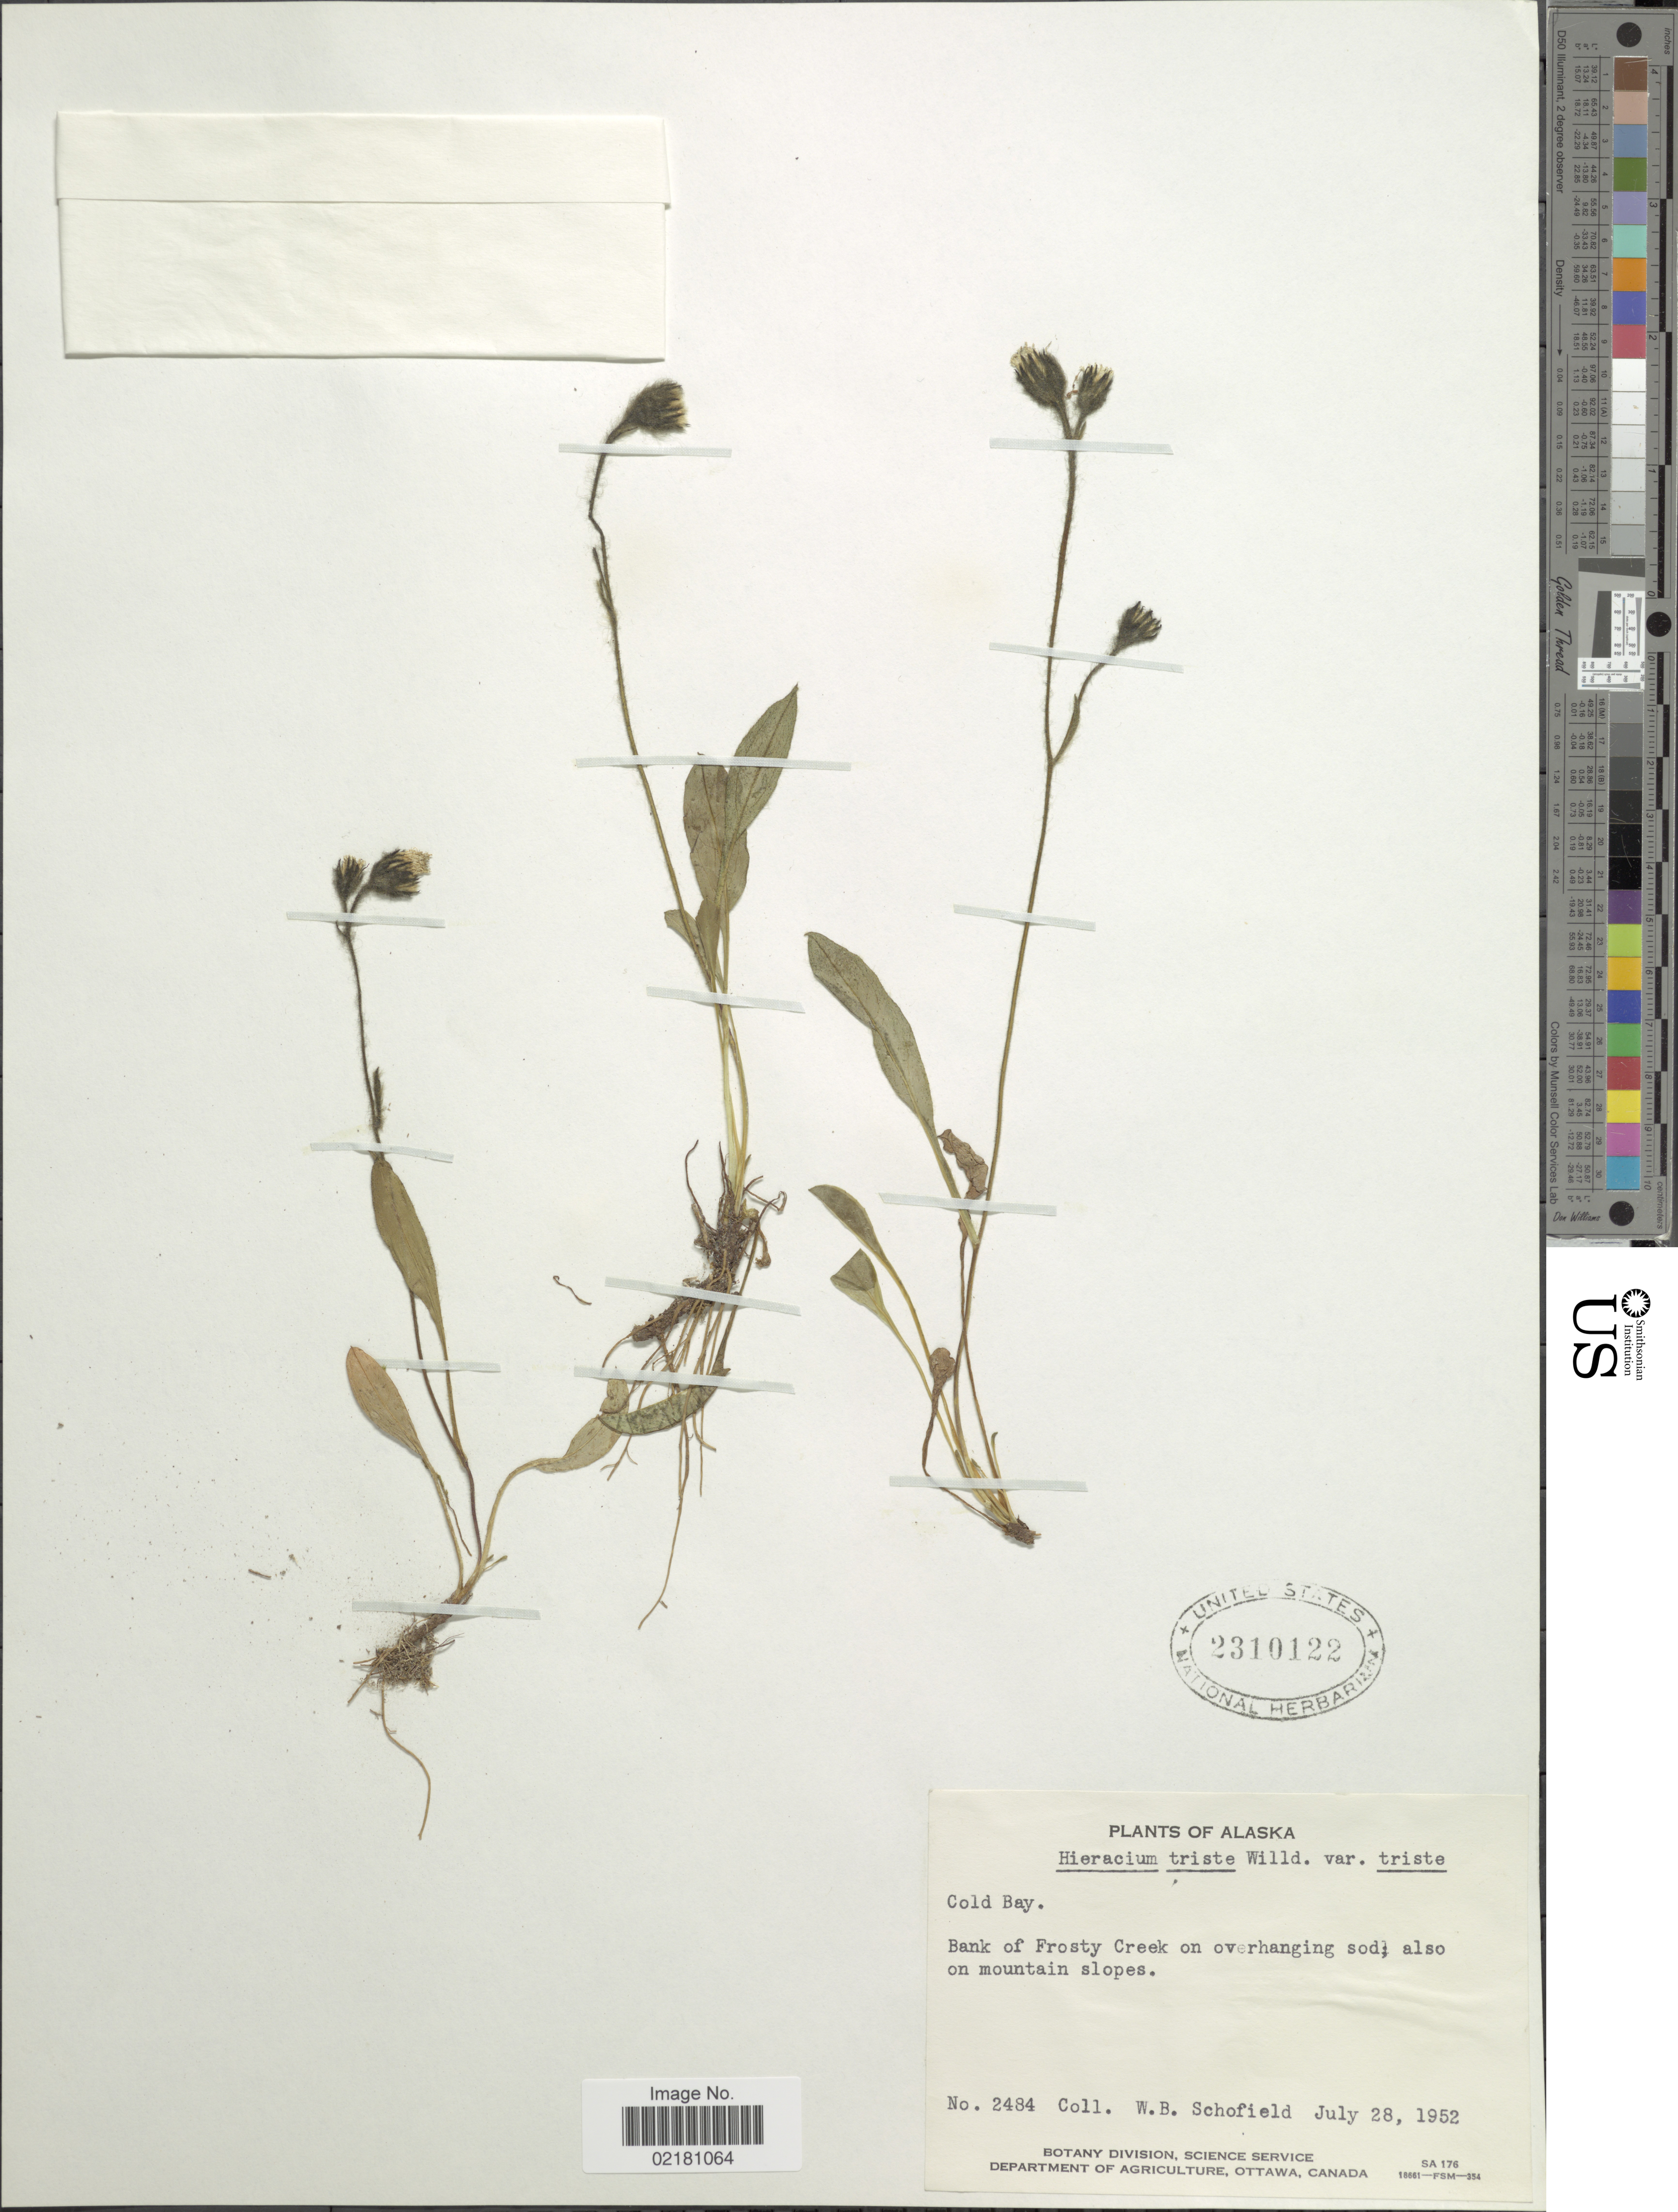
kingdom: Plantae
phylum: Tracheophyta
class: Magnoliopsida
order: Asterales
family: Asteraceae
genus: Hieracium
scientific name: Hieracium triste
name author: Willd. ex Spreng.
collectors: W. Schofield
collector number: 2484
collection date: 1952-07-28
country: United States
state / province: Alaska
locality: Bank of Frosty Creek on overhanging sod; also on mountain slopes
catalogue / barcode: US 2310122